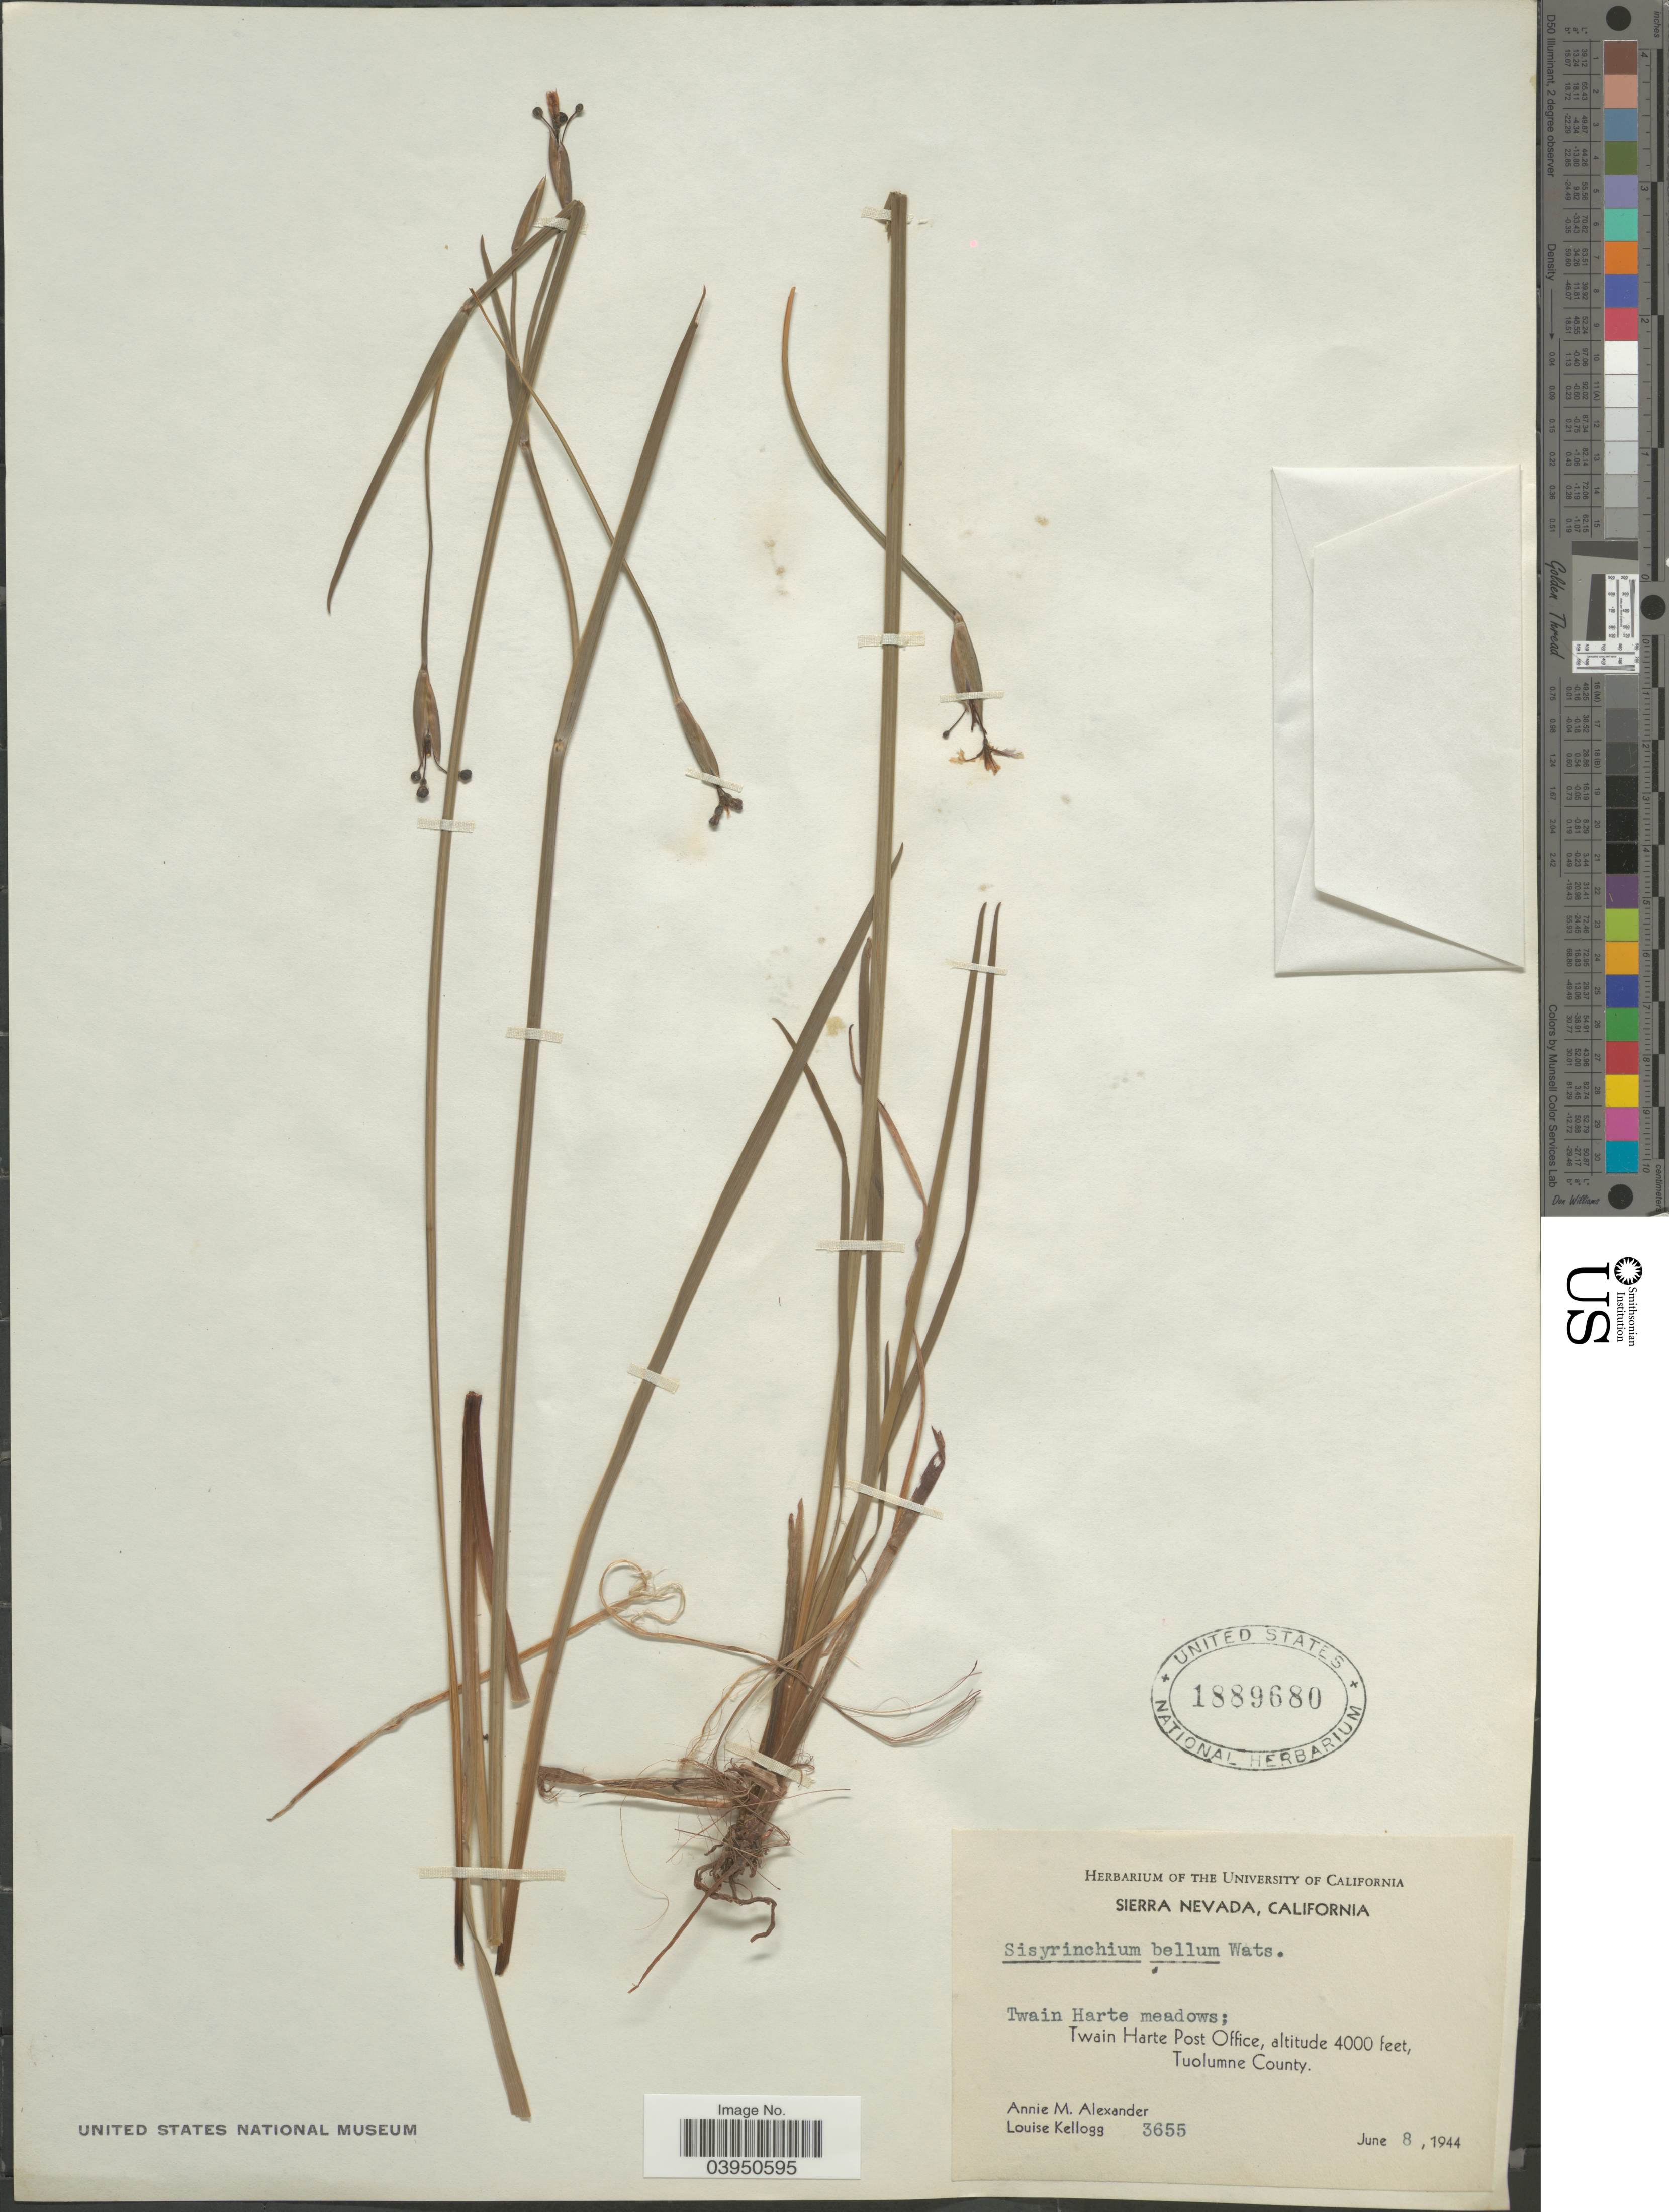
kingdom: Plantae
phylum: Tracheophyta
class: Liliopsida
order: Asparagales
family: Iridaceae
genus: Sisyrinchium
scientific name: Sisyrinchium bellum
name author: S. Watson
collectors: A. M. Alexander & L. Kellogg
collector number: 3655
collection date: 1944-06-08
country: United States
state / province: California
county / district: Tuolumne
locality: Sierra Nevada. Twain Harte meadows; Twain Harte Post Office, Tuolumne County.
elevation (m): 1219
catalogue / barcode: US 1889680